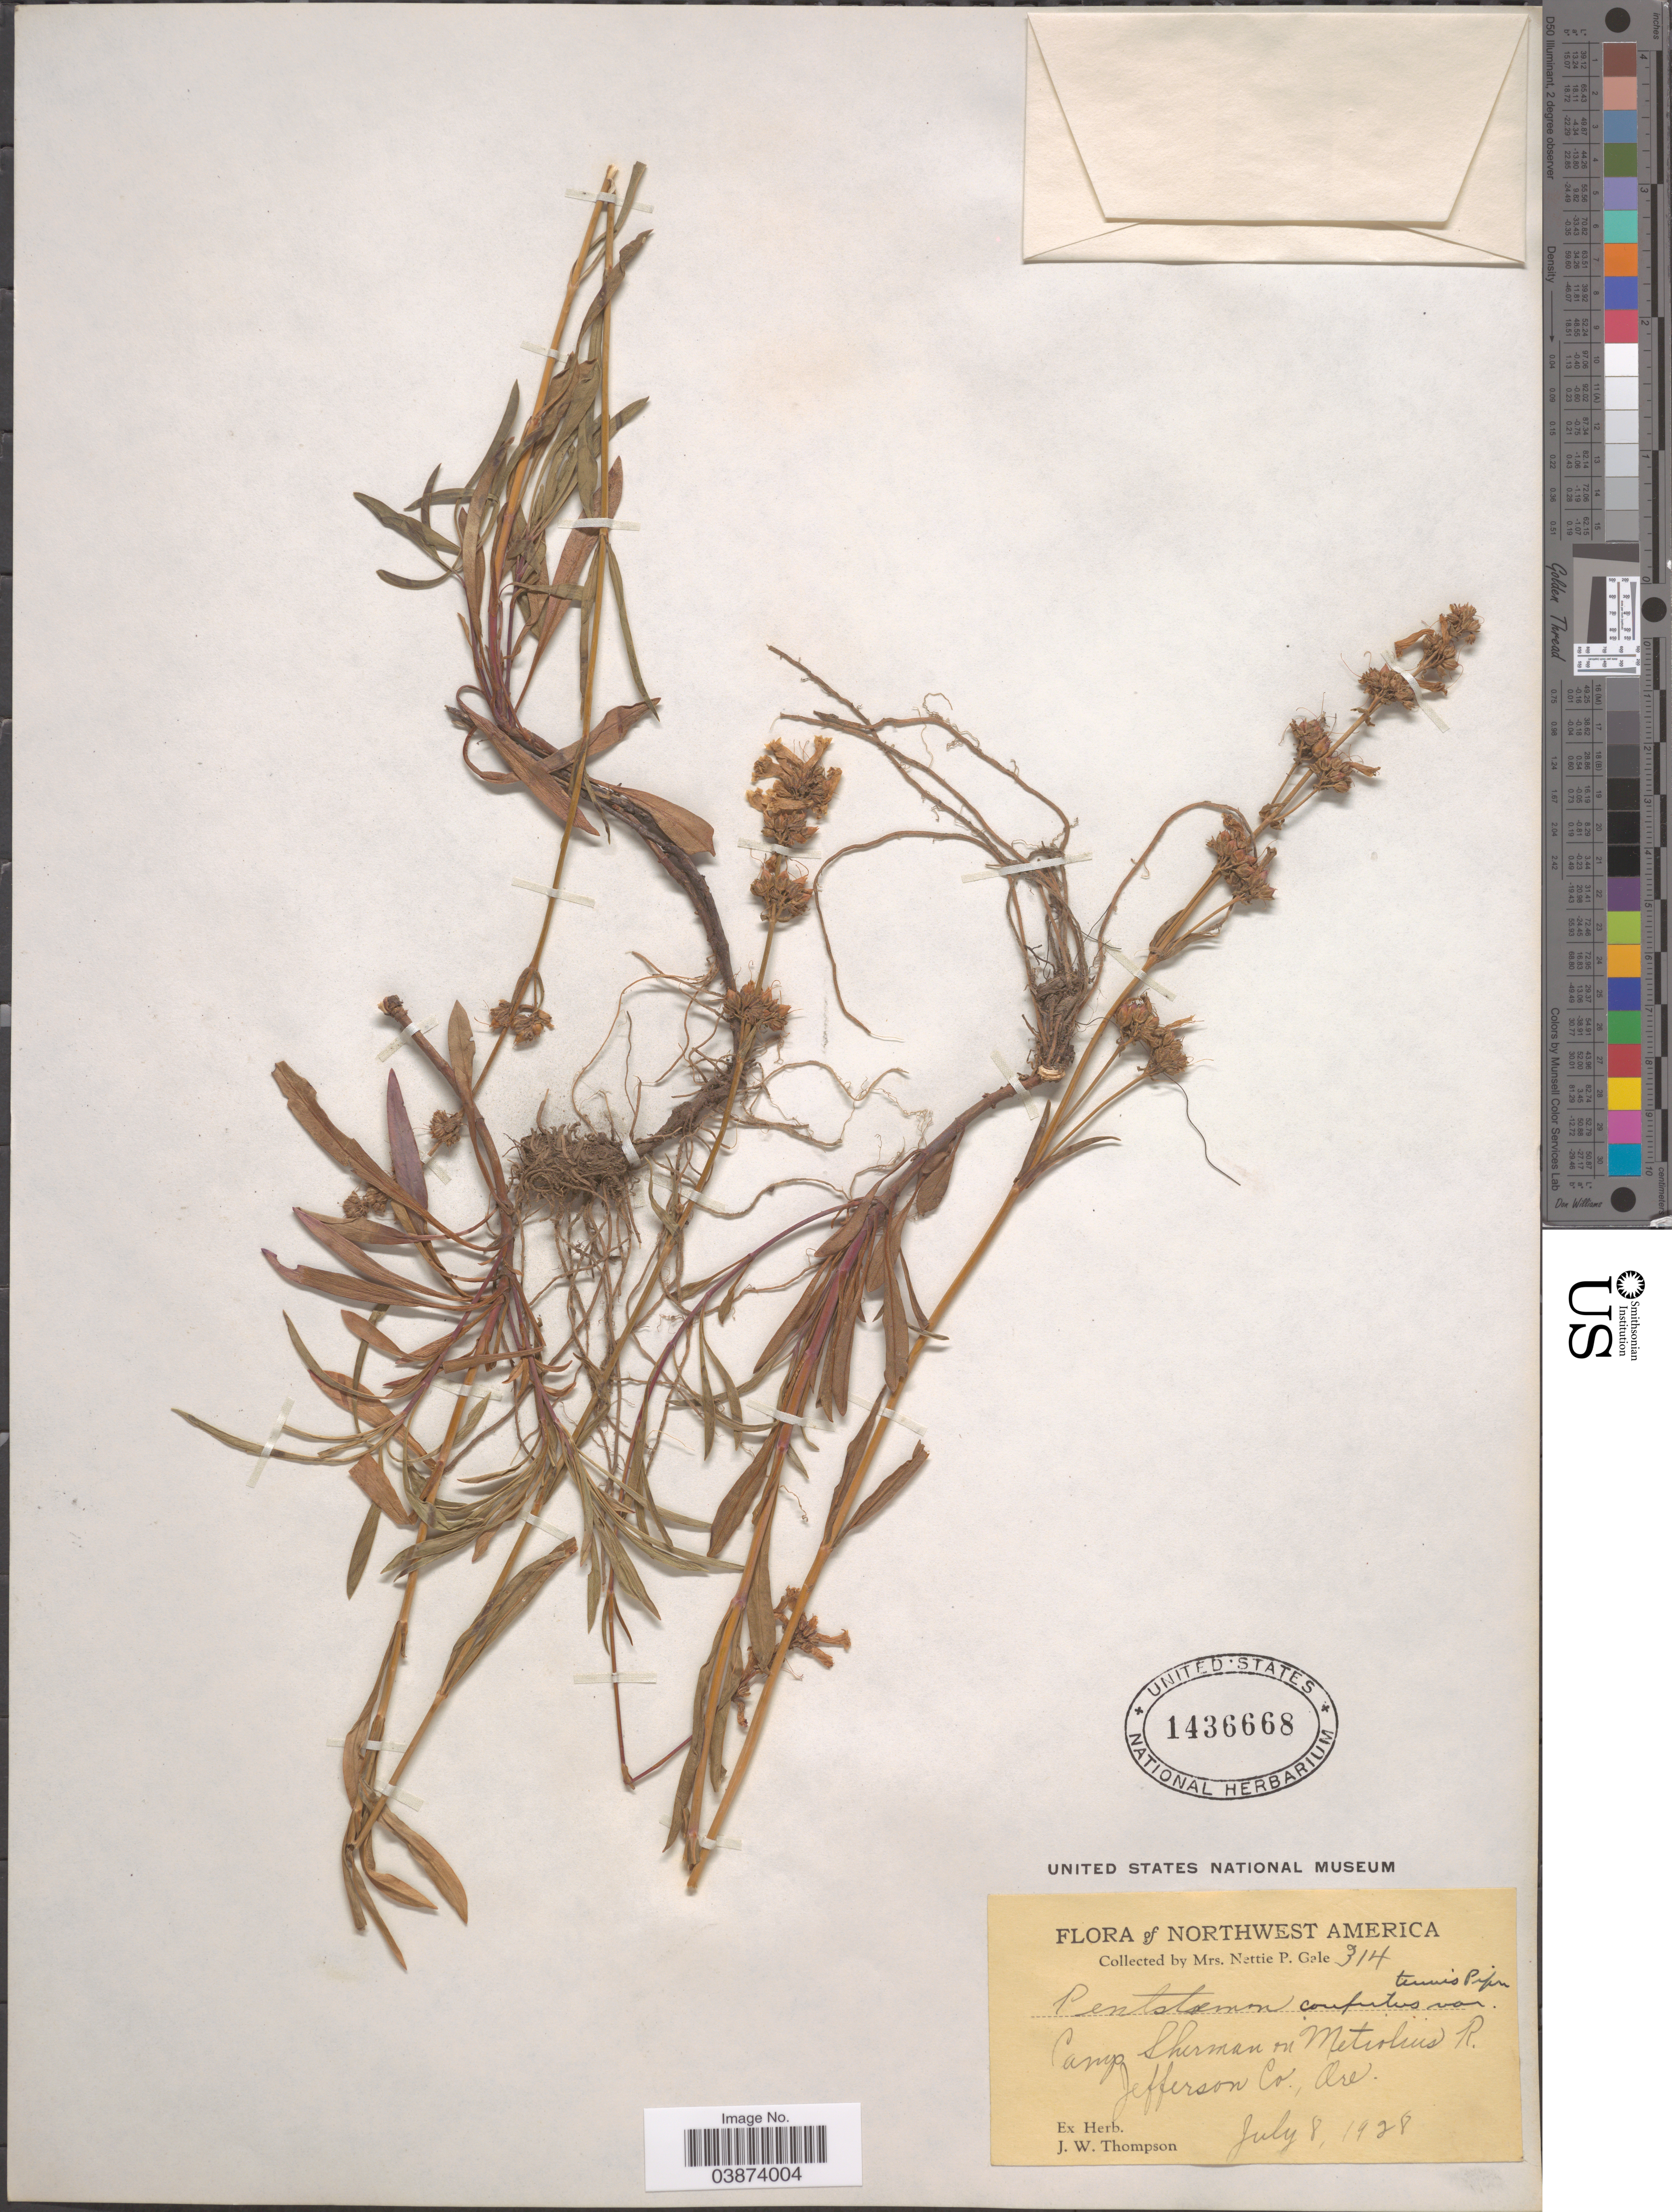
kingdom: Plantae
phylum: Tracheophyta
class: Magnoliopsida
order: Lamiales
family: Plantaginaceae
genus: Penstemon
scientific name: Penstemon confertus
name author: Douglas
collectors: N. Gale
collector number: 314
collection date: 1928-07-08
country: United States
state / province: Oregon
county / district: Jefferson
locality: Northwest America. Camp Sherman on Metiolius R. Jefferson Co.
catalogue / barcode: US 1436668